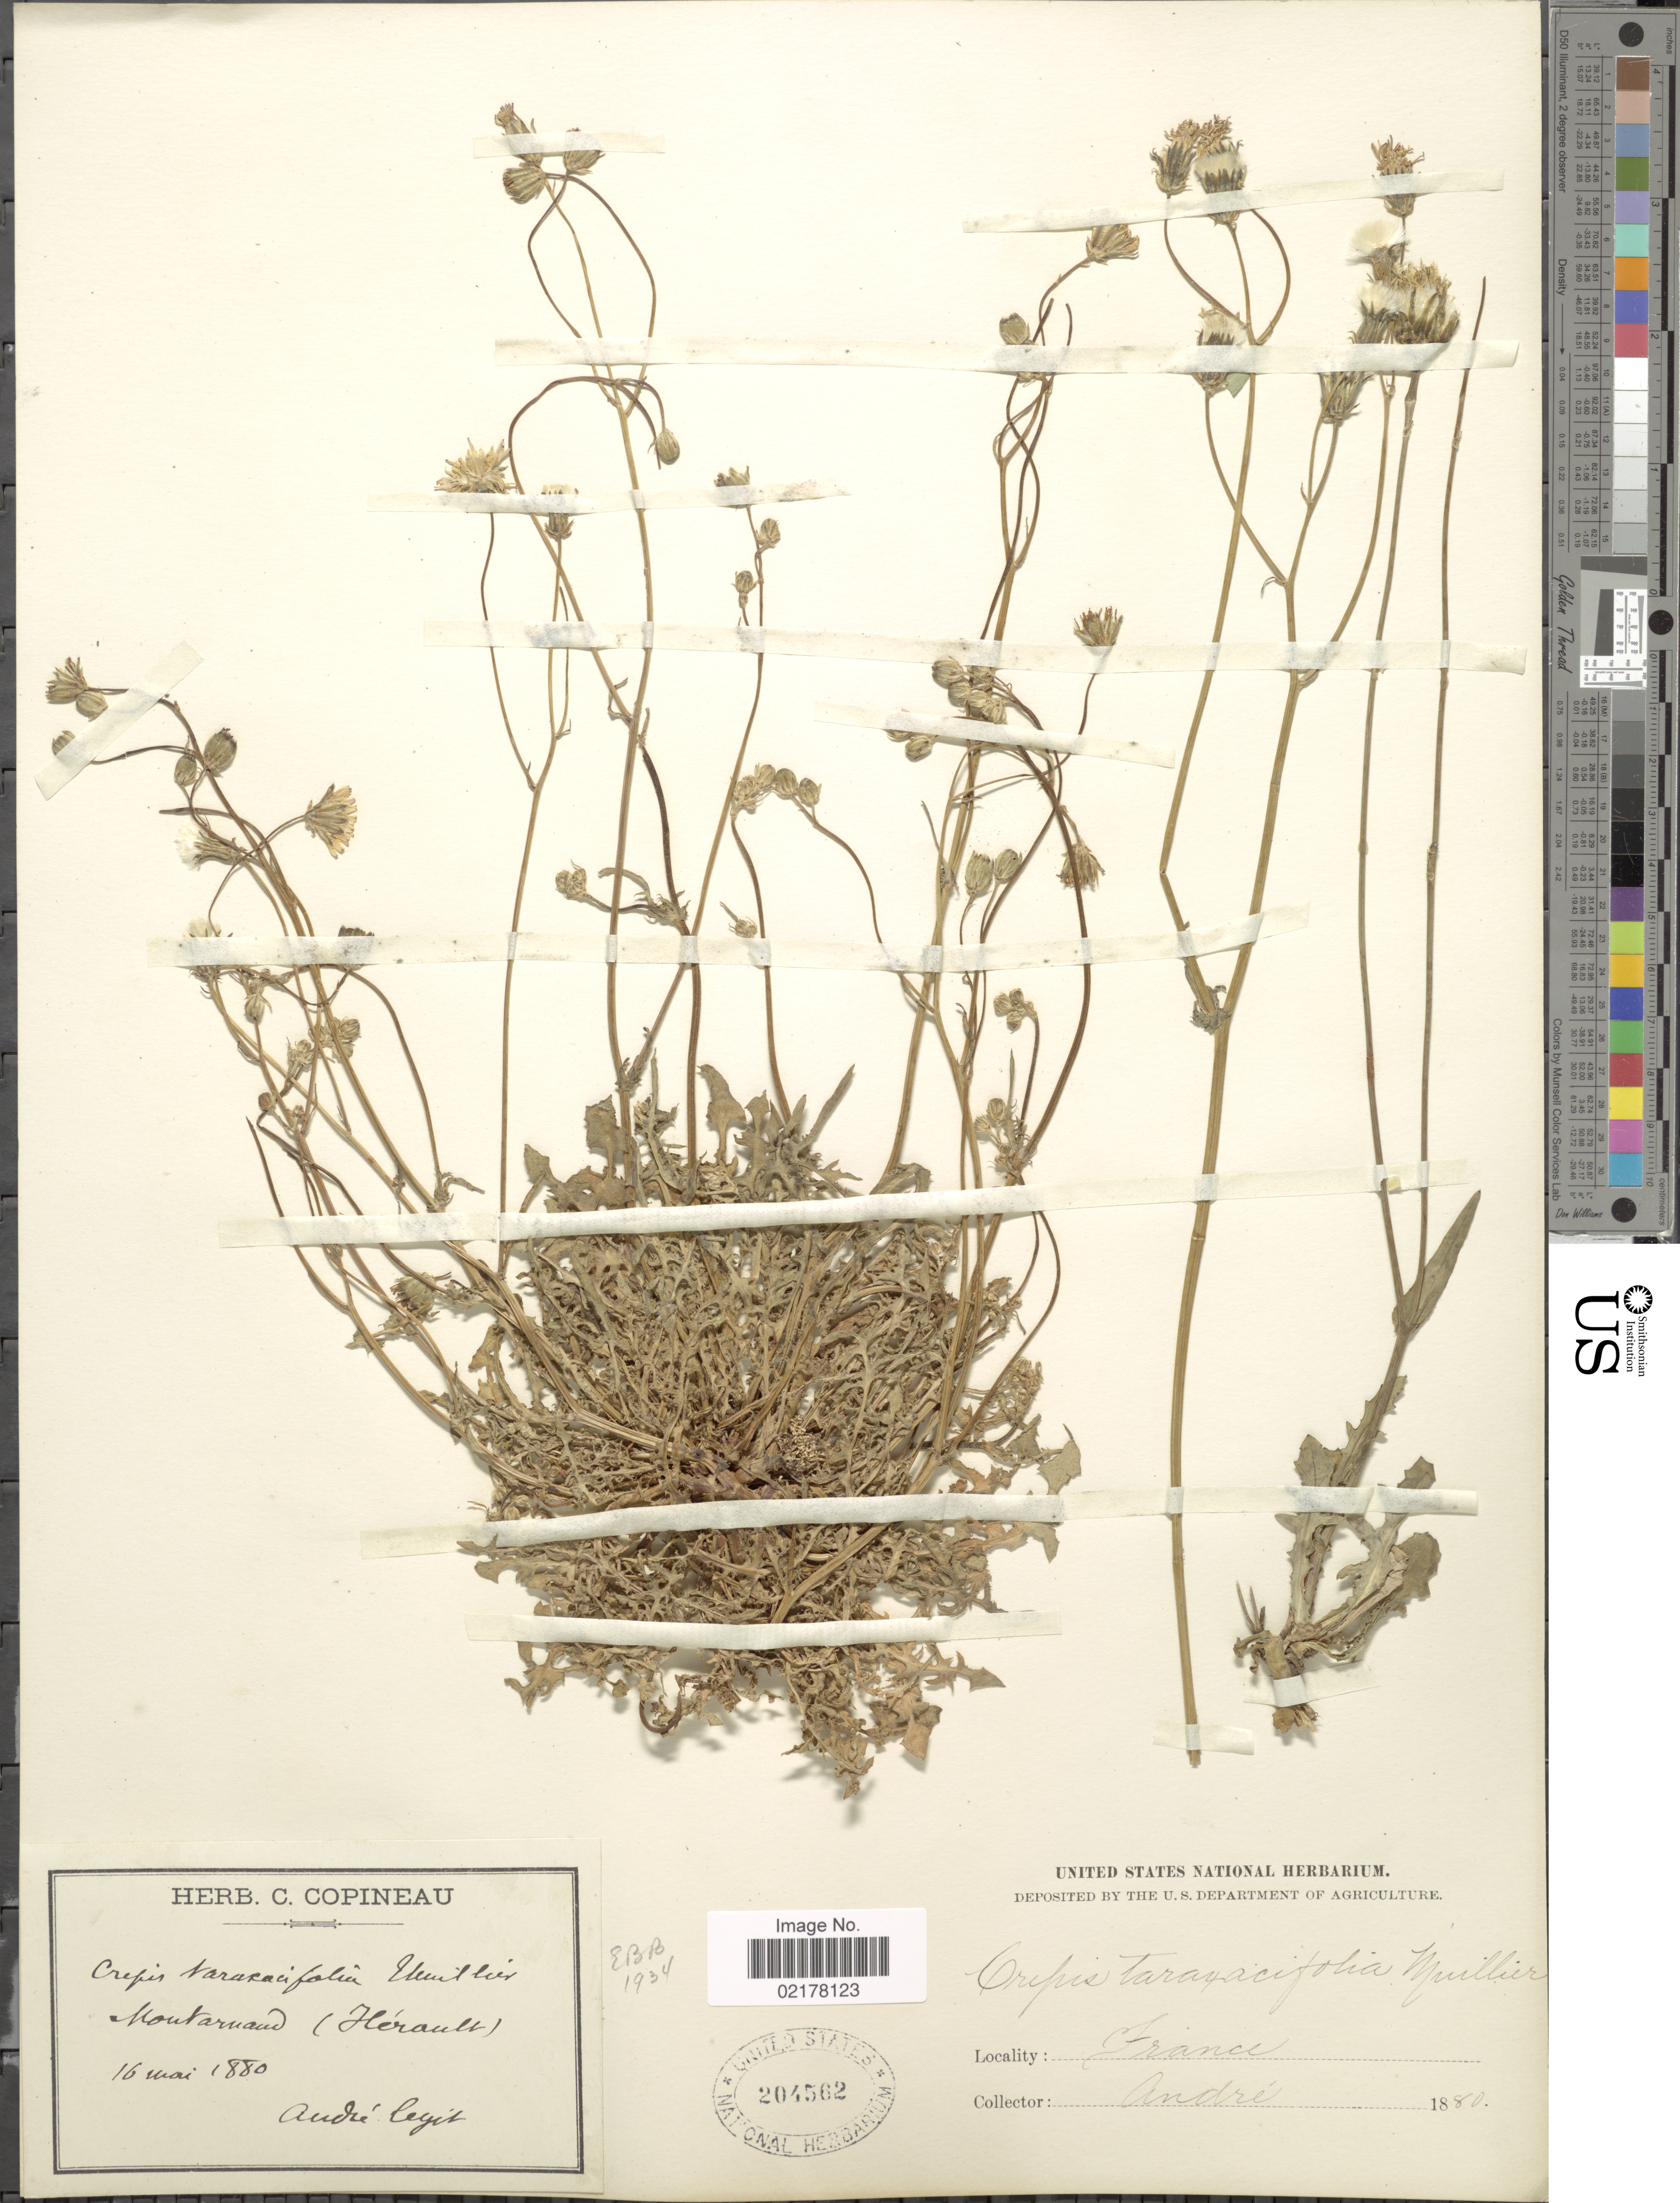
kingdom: Plantae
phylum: Tracheophyta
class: Magnoliopsida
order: Asterales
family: Asteraceae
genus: Crepis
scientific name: Crepis vesicaria subsp. taraxacifolia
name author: (Thuill.) Thell.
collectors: André, --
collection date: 1880-05-16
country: France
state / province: Occitanie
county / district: Hérault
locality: Moutarnam (Hérault)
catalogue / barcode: US 204562